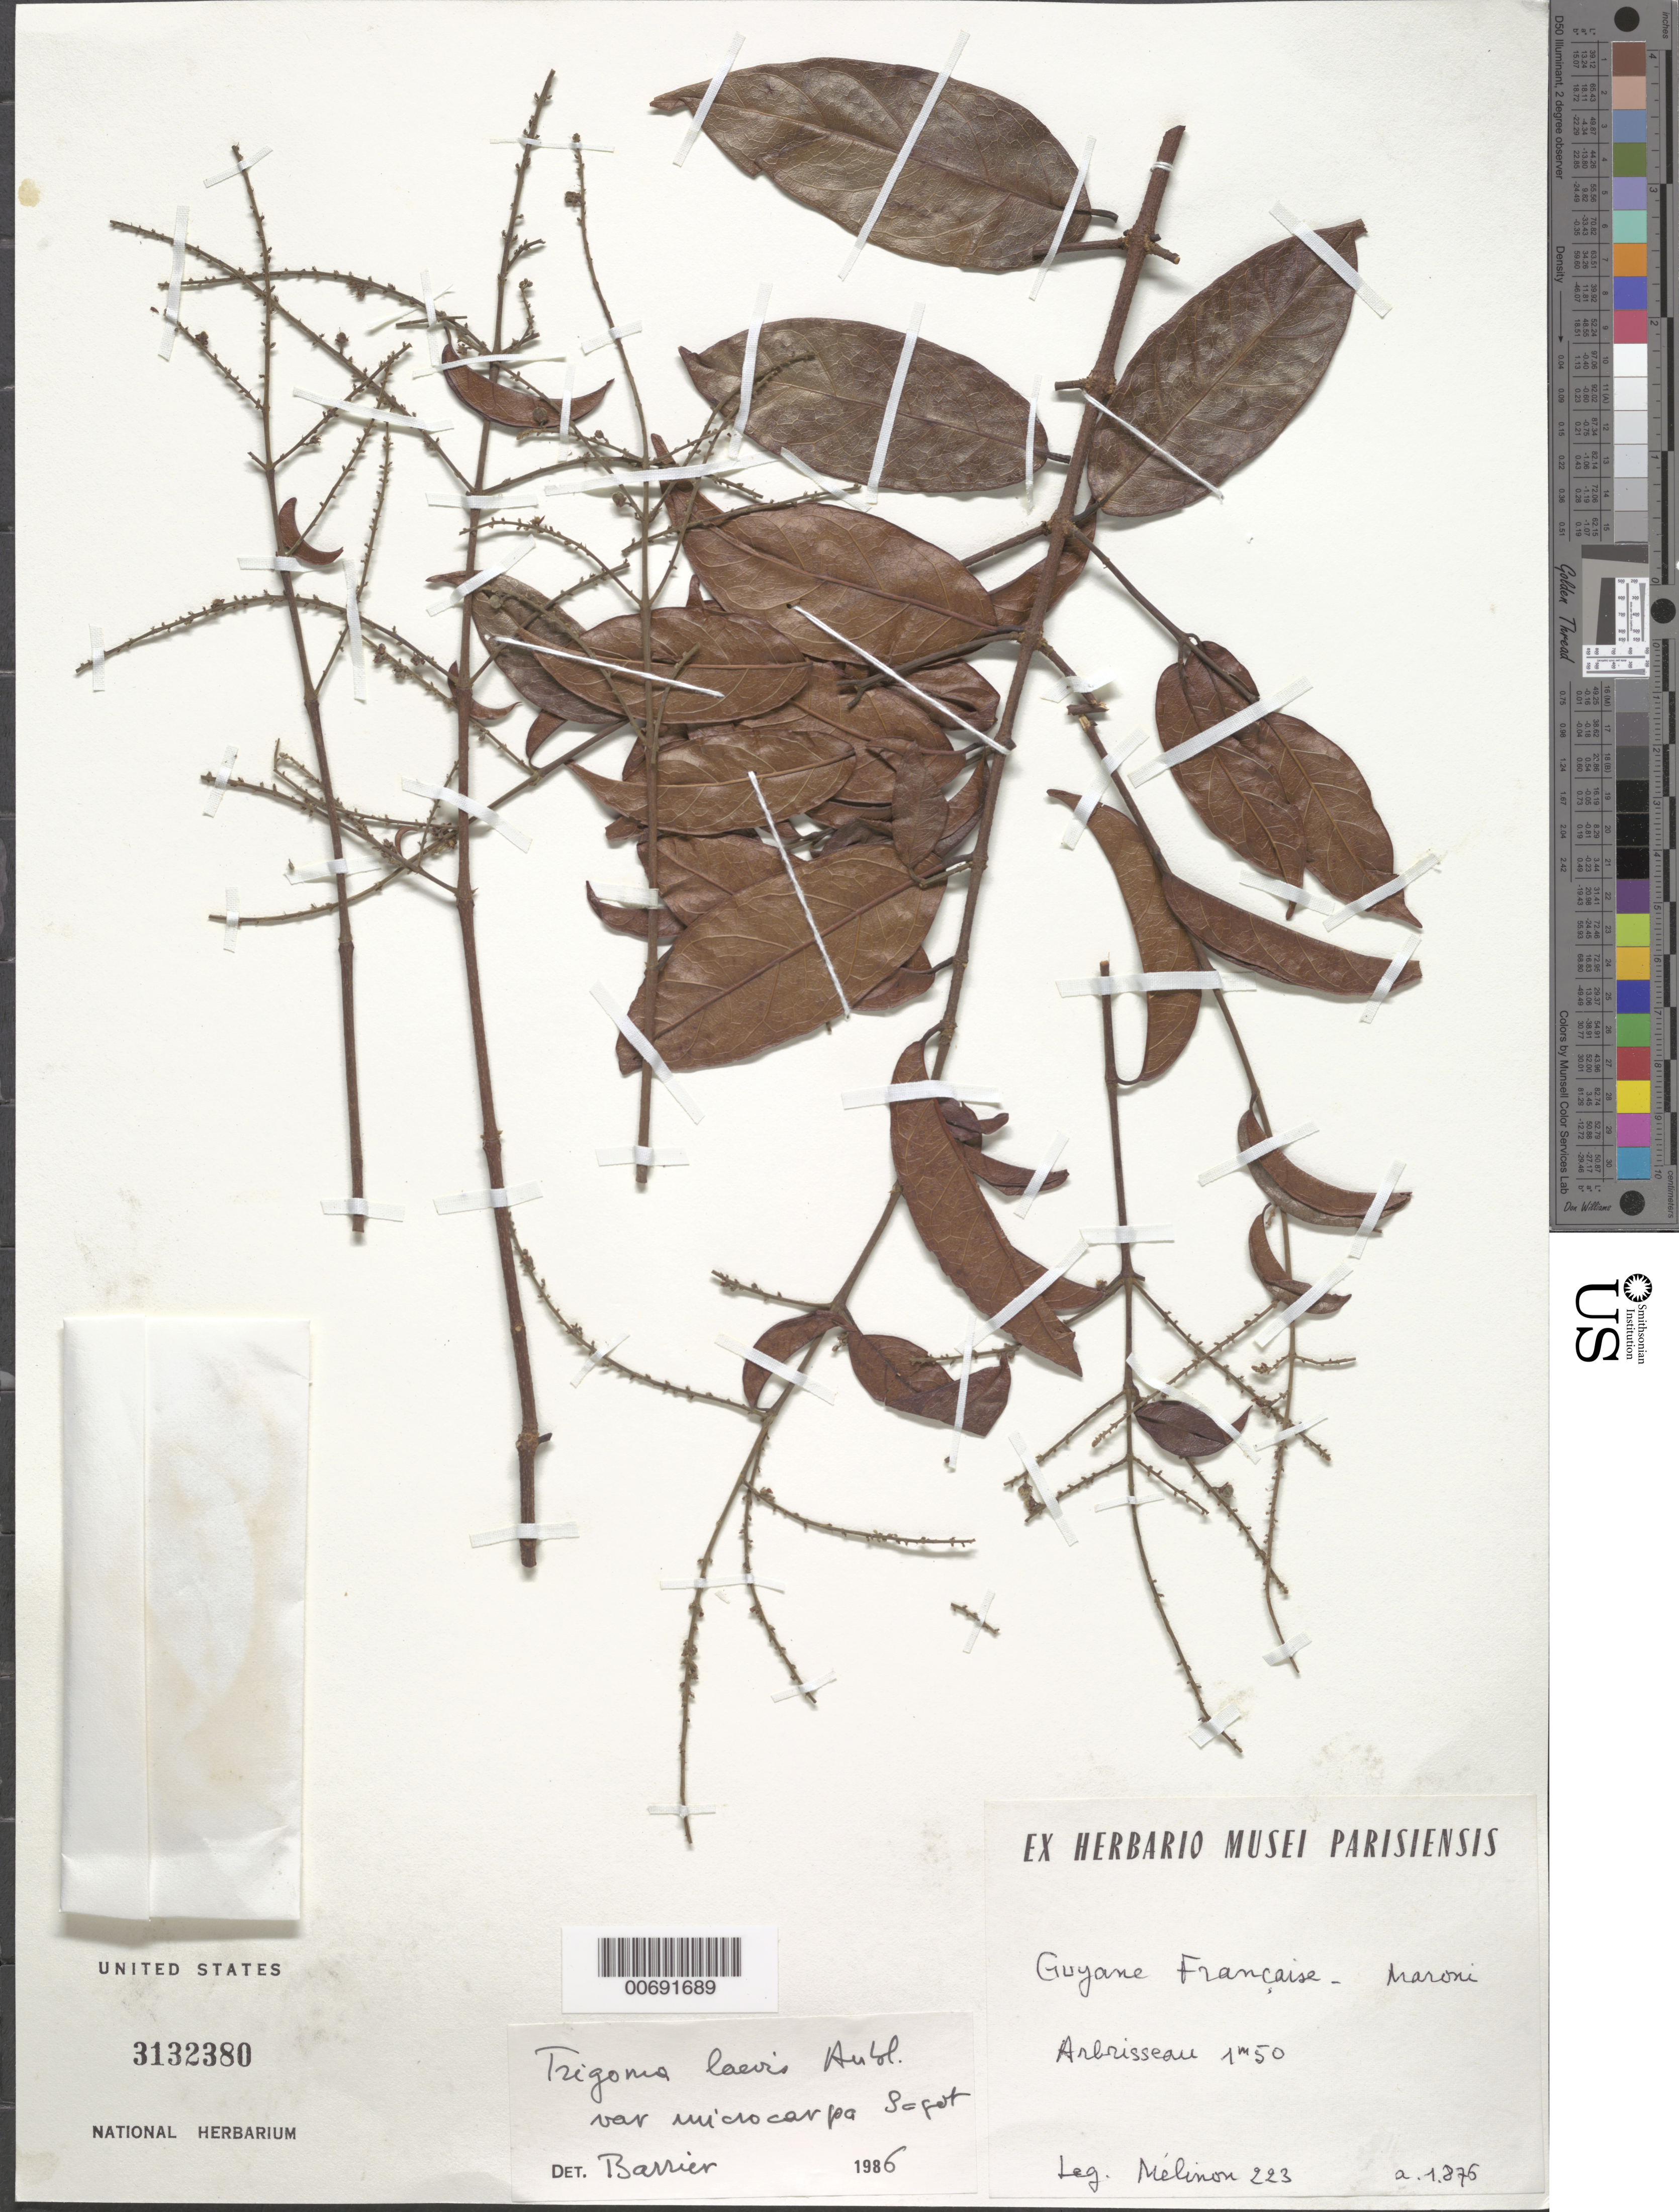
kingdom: Plantae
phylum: Tracheophyta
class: Magnoliopsida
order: Malpighiales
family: Trigoniaceae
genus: Trigonia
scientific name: Trigonia laevis var. microcarpa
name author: (Sagot ex Warm.) Sagot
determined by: Barrier, S.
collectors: E. Mélinon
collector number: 223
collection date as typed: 1876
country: French Guiana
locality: Maroni R.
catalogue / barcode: US 3132380